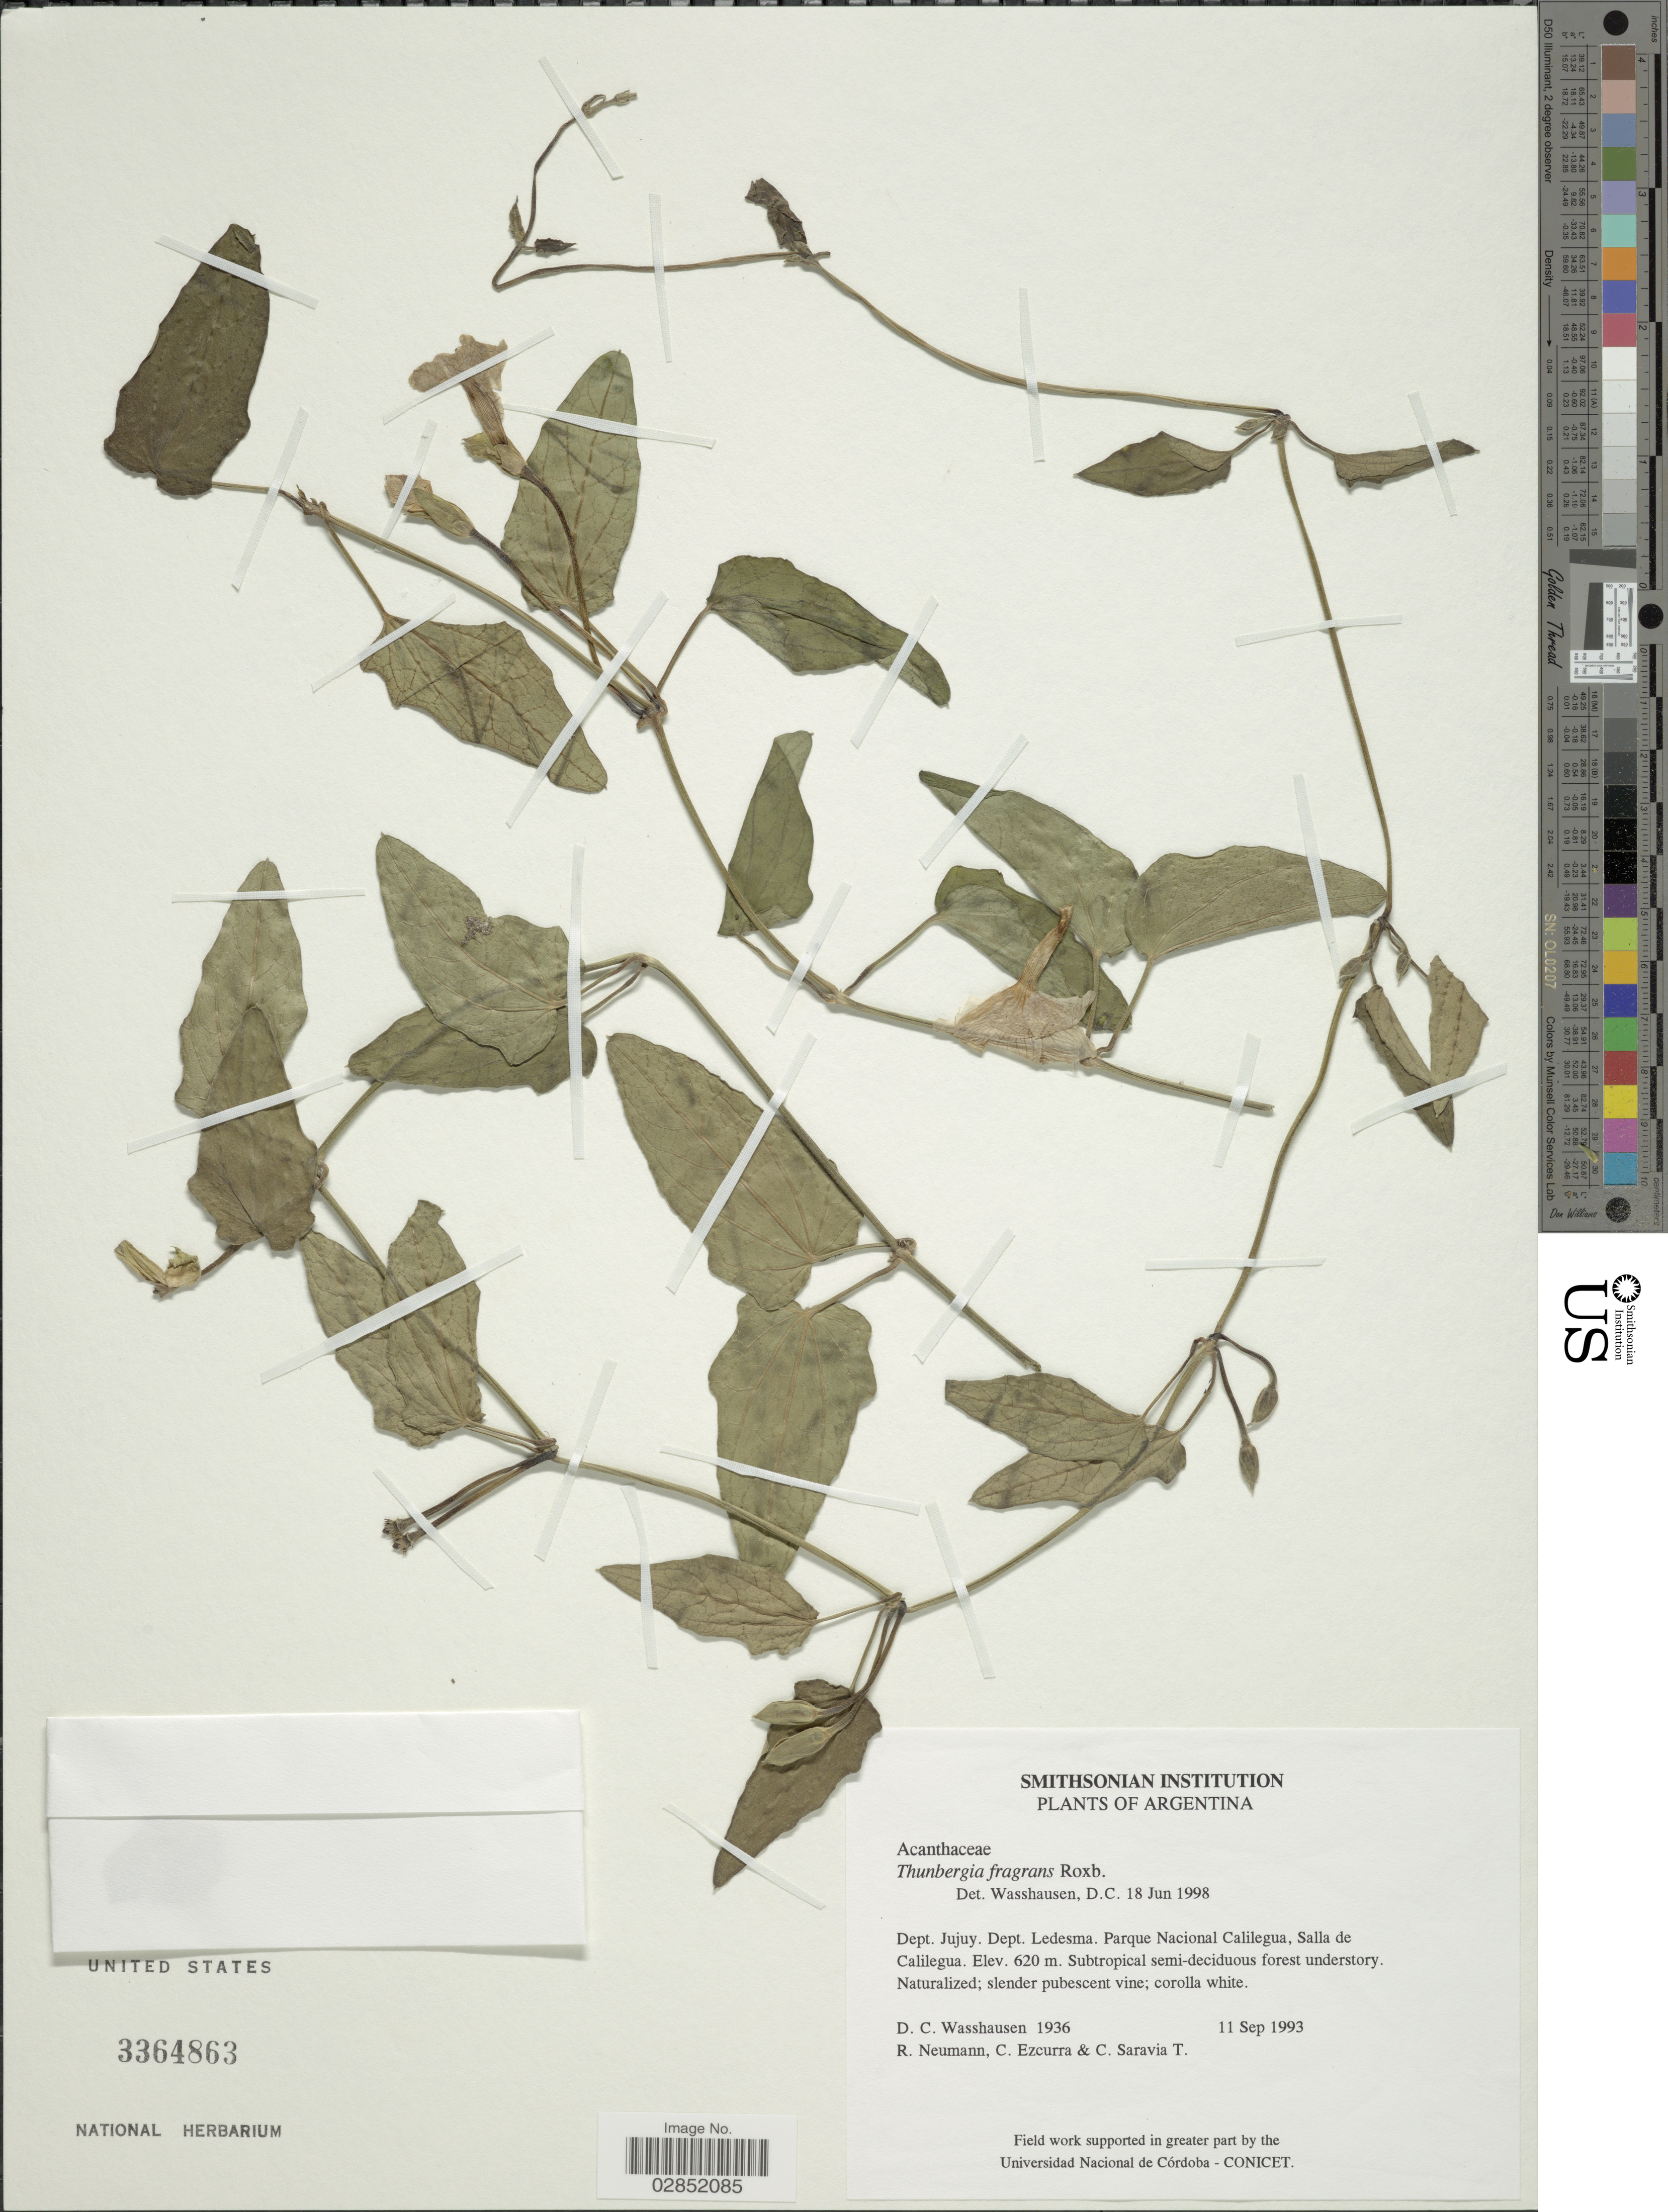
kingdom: Plantae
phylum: Tracheophyta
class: Magnoliopsida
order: Lamiales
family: Acanthaceae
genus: Thunbergia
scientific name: Thunbergia fragrans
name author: Roxb.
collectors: D. C. Wasshausen, R. Neumann, C. Ezcurra & C. Saravia T.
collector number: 1936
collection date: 1993-09-11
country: Argentina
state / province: Jujuy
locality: Dept. Jujuy. Dept. Ledesma. Parque Nacional Calilegua, Salla de Calilegua.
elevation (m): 620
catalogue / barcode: US 3364863